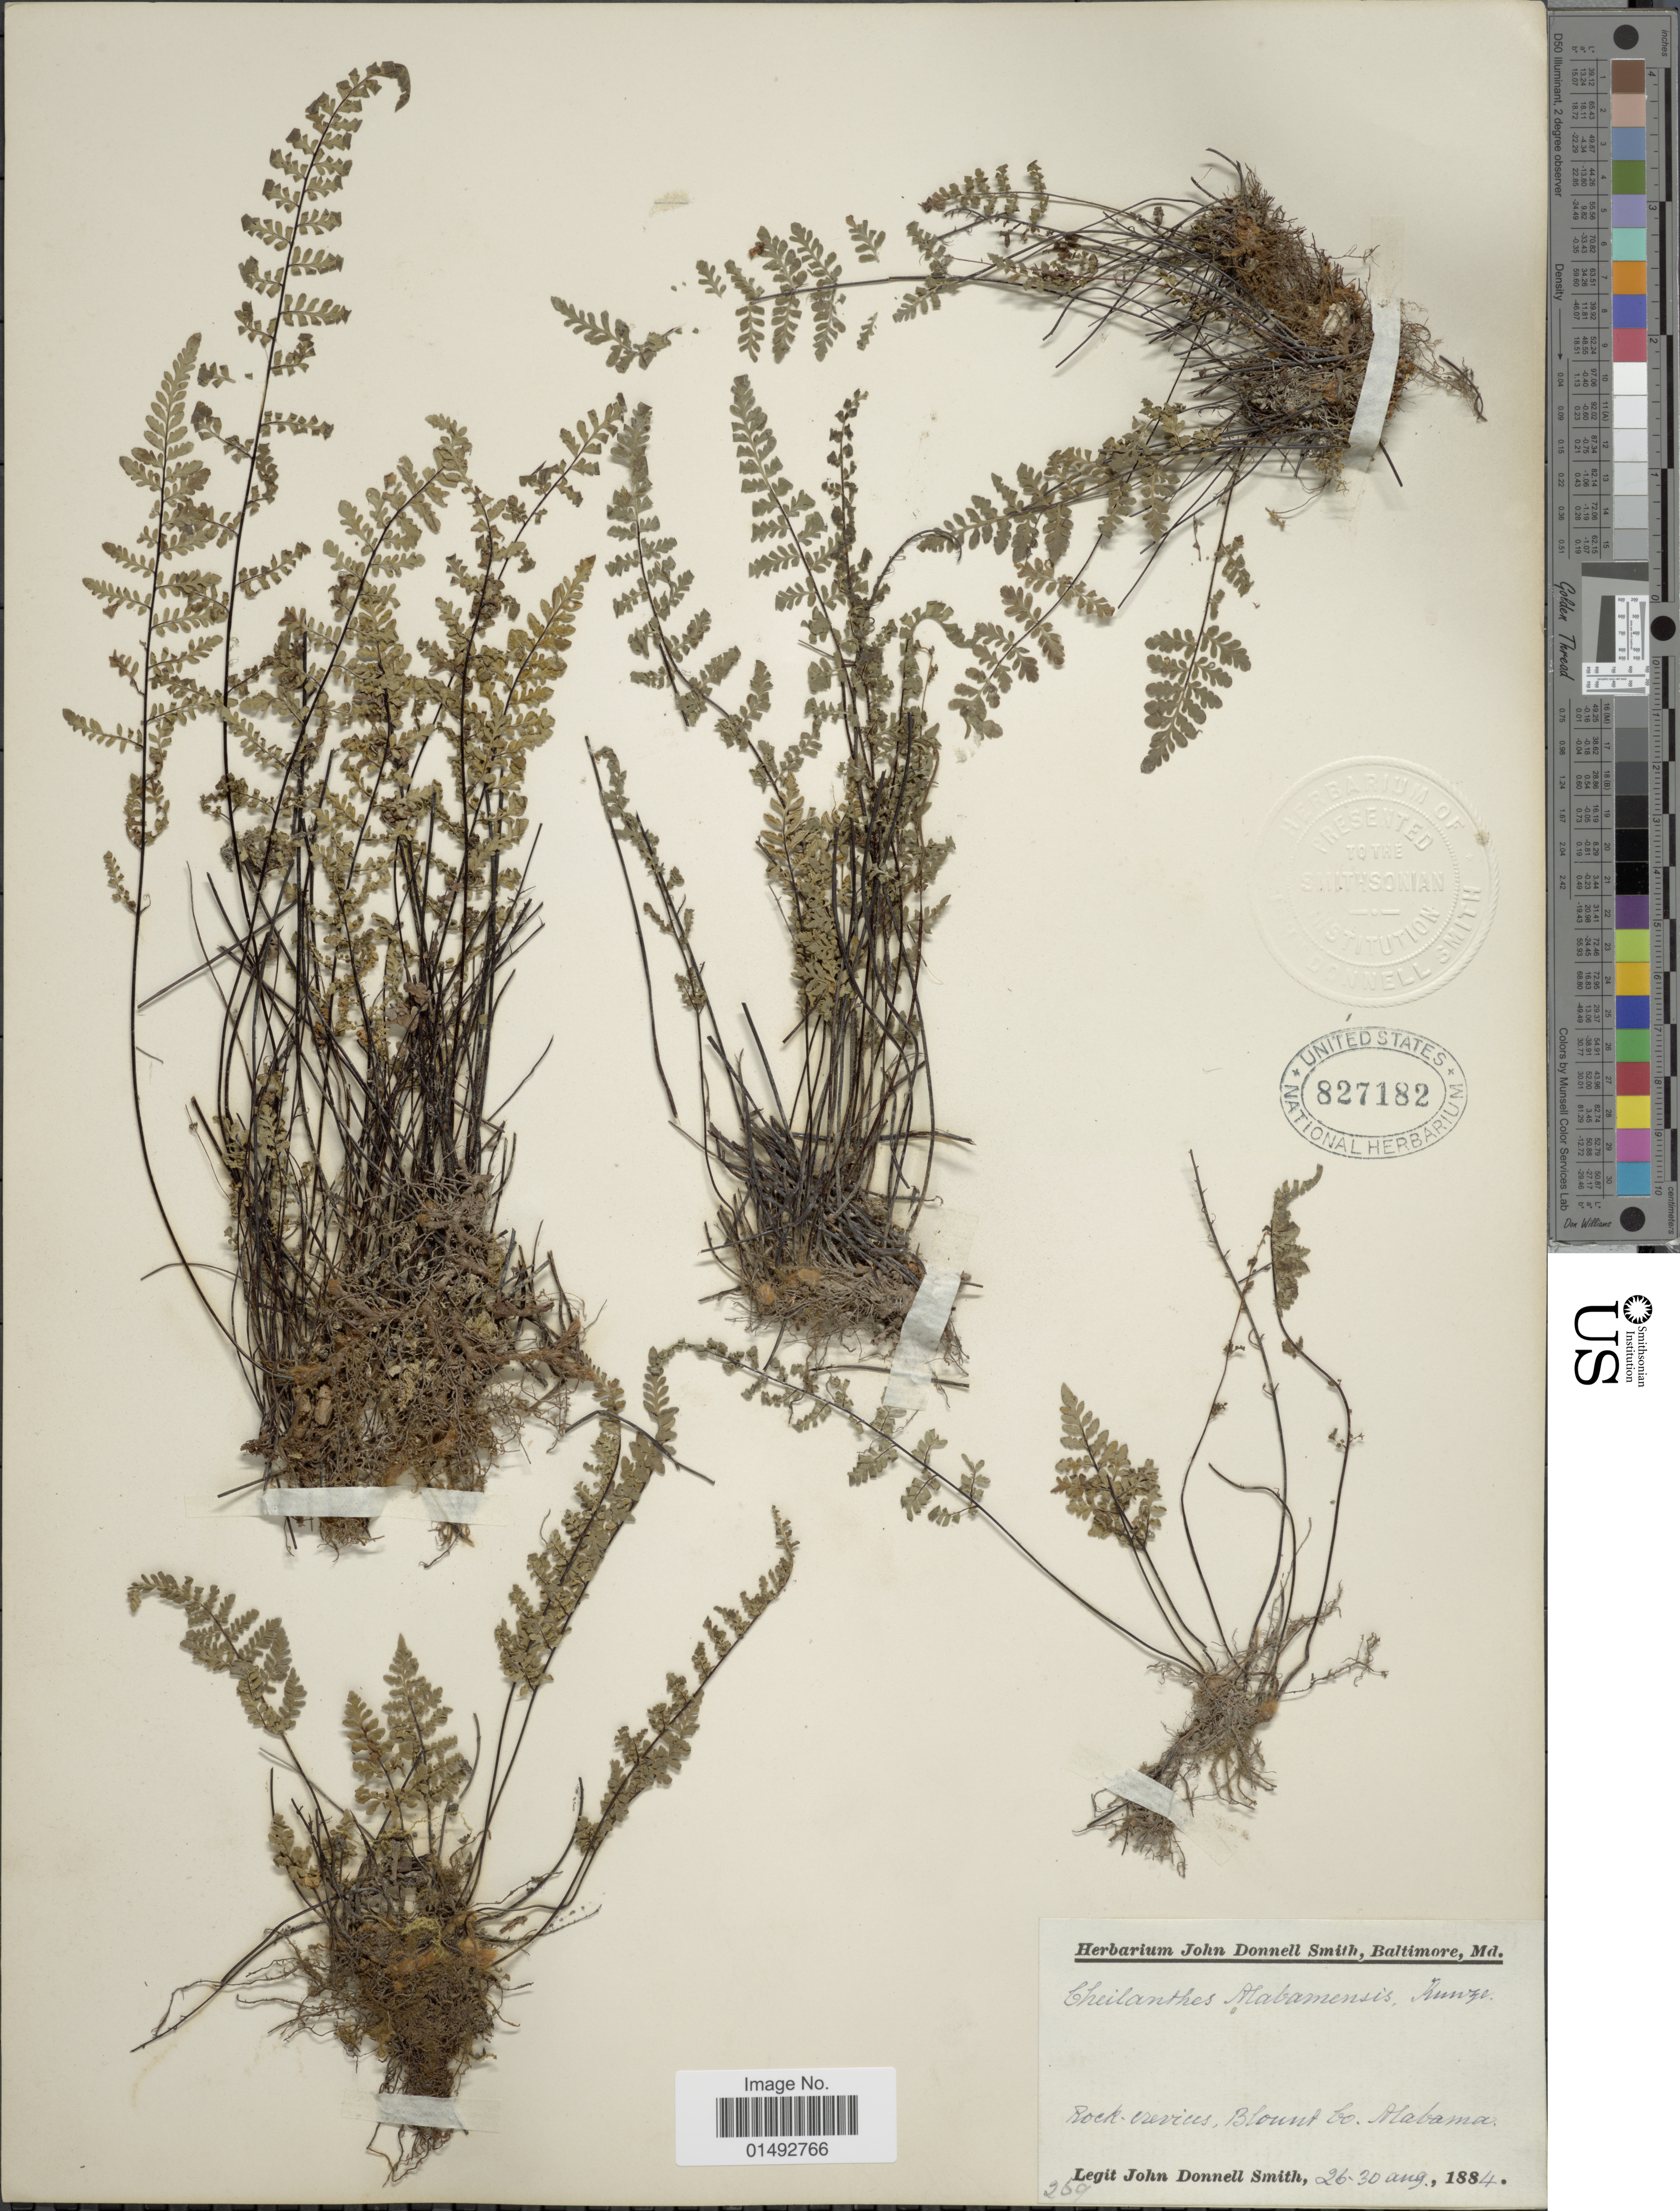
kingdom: Plantae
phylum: Tracheophyta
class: Polypodiopsida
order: Polypodiales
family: Pteridaceae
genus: Myriopteris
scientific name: Myriopteris alabamensis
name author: (Buckley) Grusz & Windham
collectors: J. Donnell Smith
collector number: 269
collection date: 1884-08-26/1884-08-30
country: United States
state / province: Alabama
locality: Rock-crevices, Blount Co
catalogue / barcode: US 827182